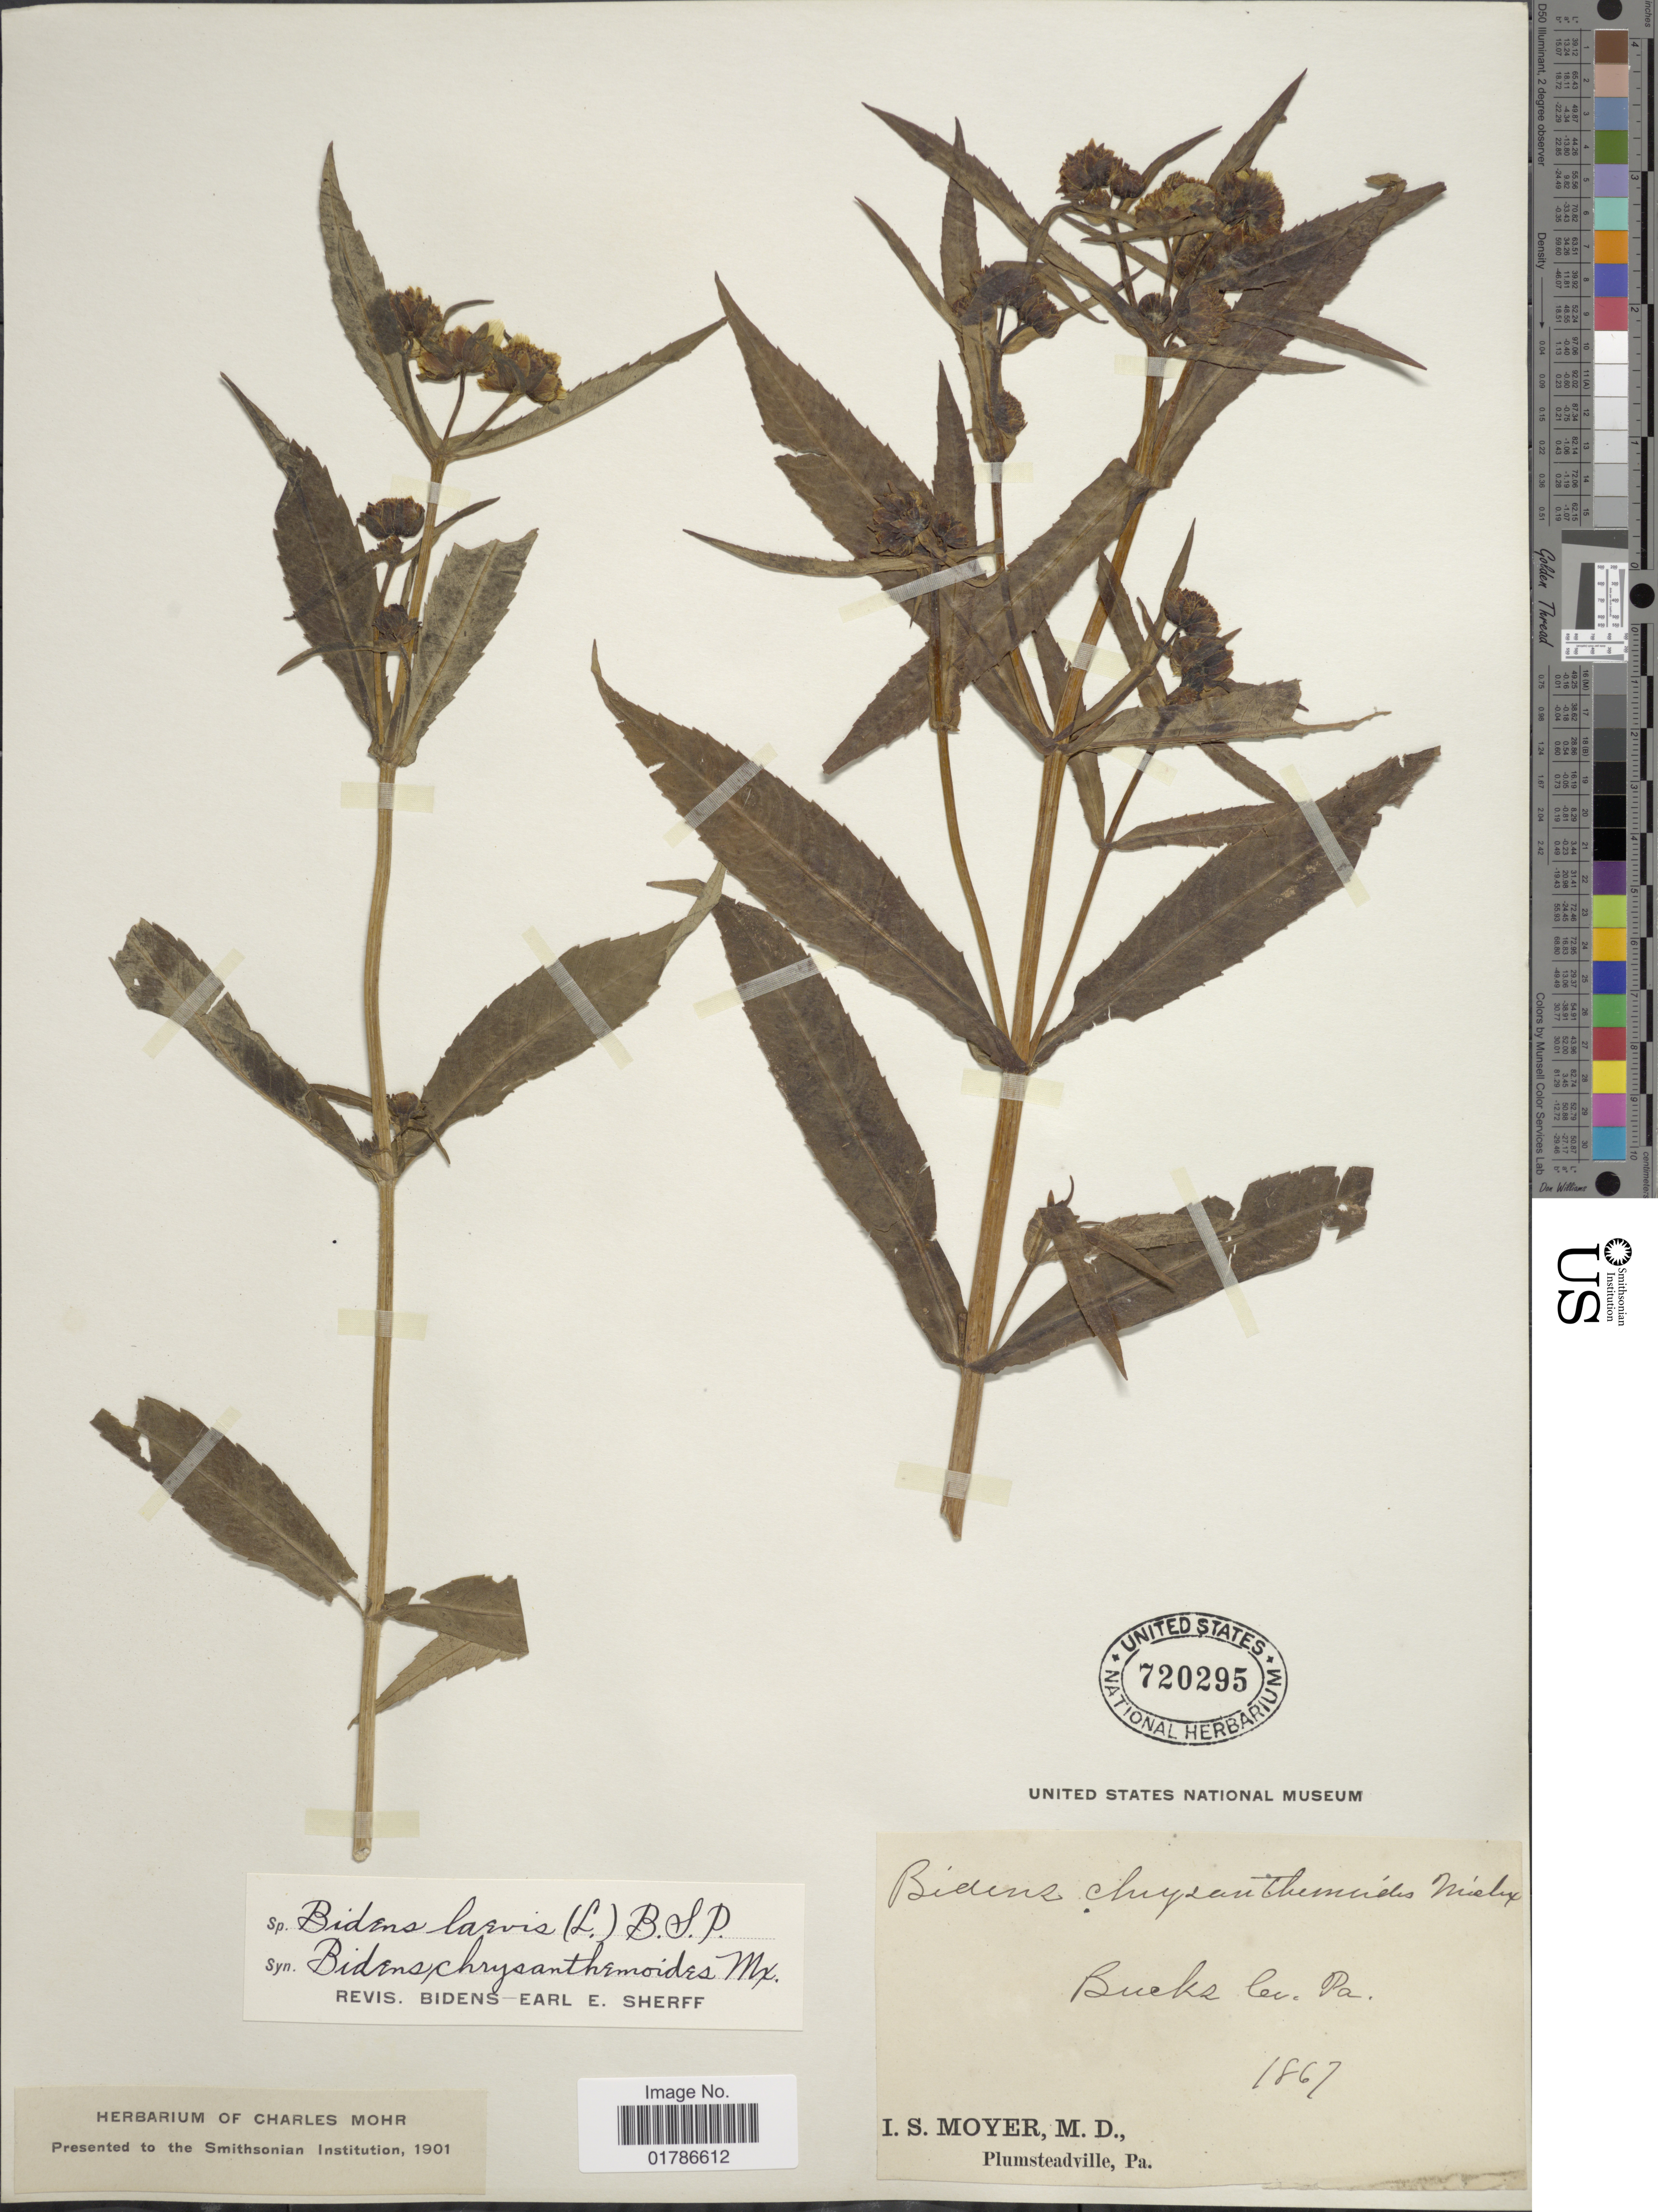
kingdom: Plantae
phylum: Tracheophyta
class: Magnoliopsida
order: Asterales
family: Asteraceae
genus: Bidens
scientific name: Bidens laevis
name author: (L.) Britton, Stearns & Poggenb.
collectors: I. S. Moyer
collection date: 1867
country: United States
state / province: Pennsylvania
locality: Bucks Co.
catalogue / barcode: US 720295